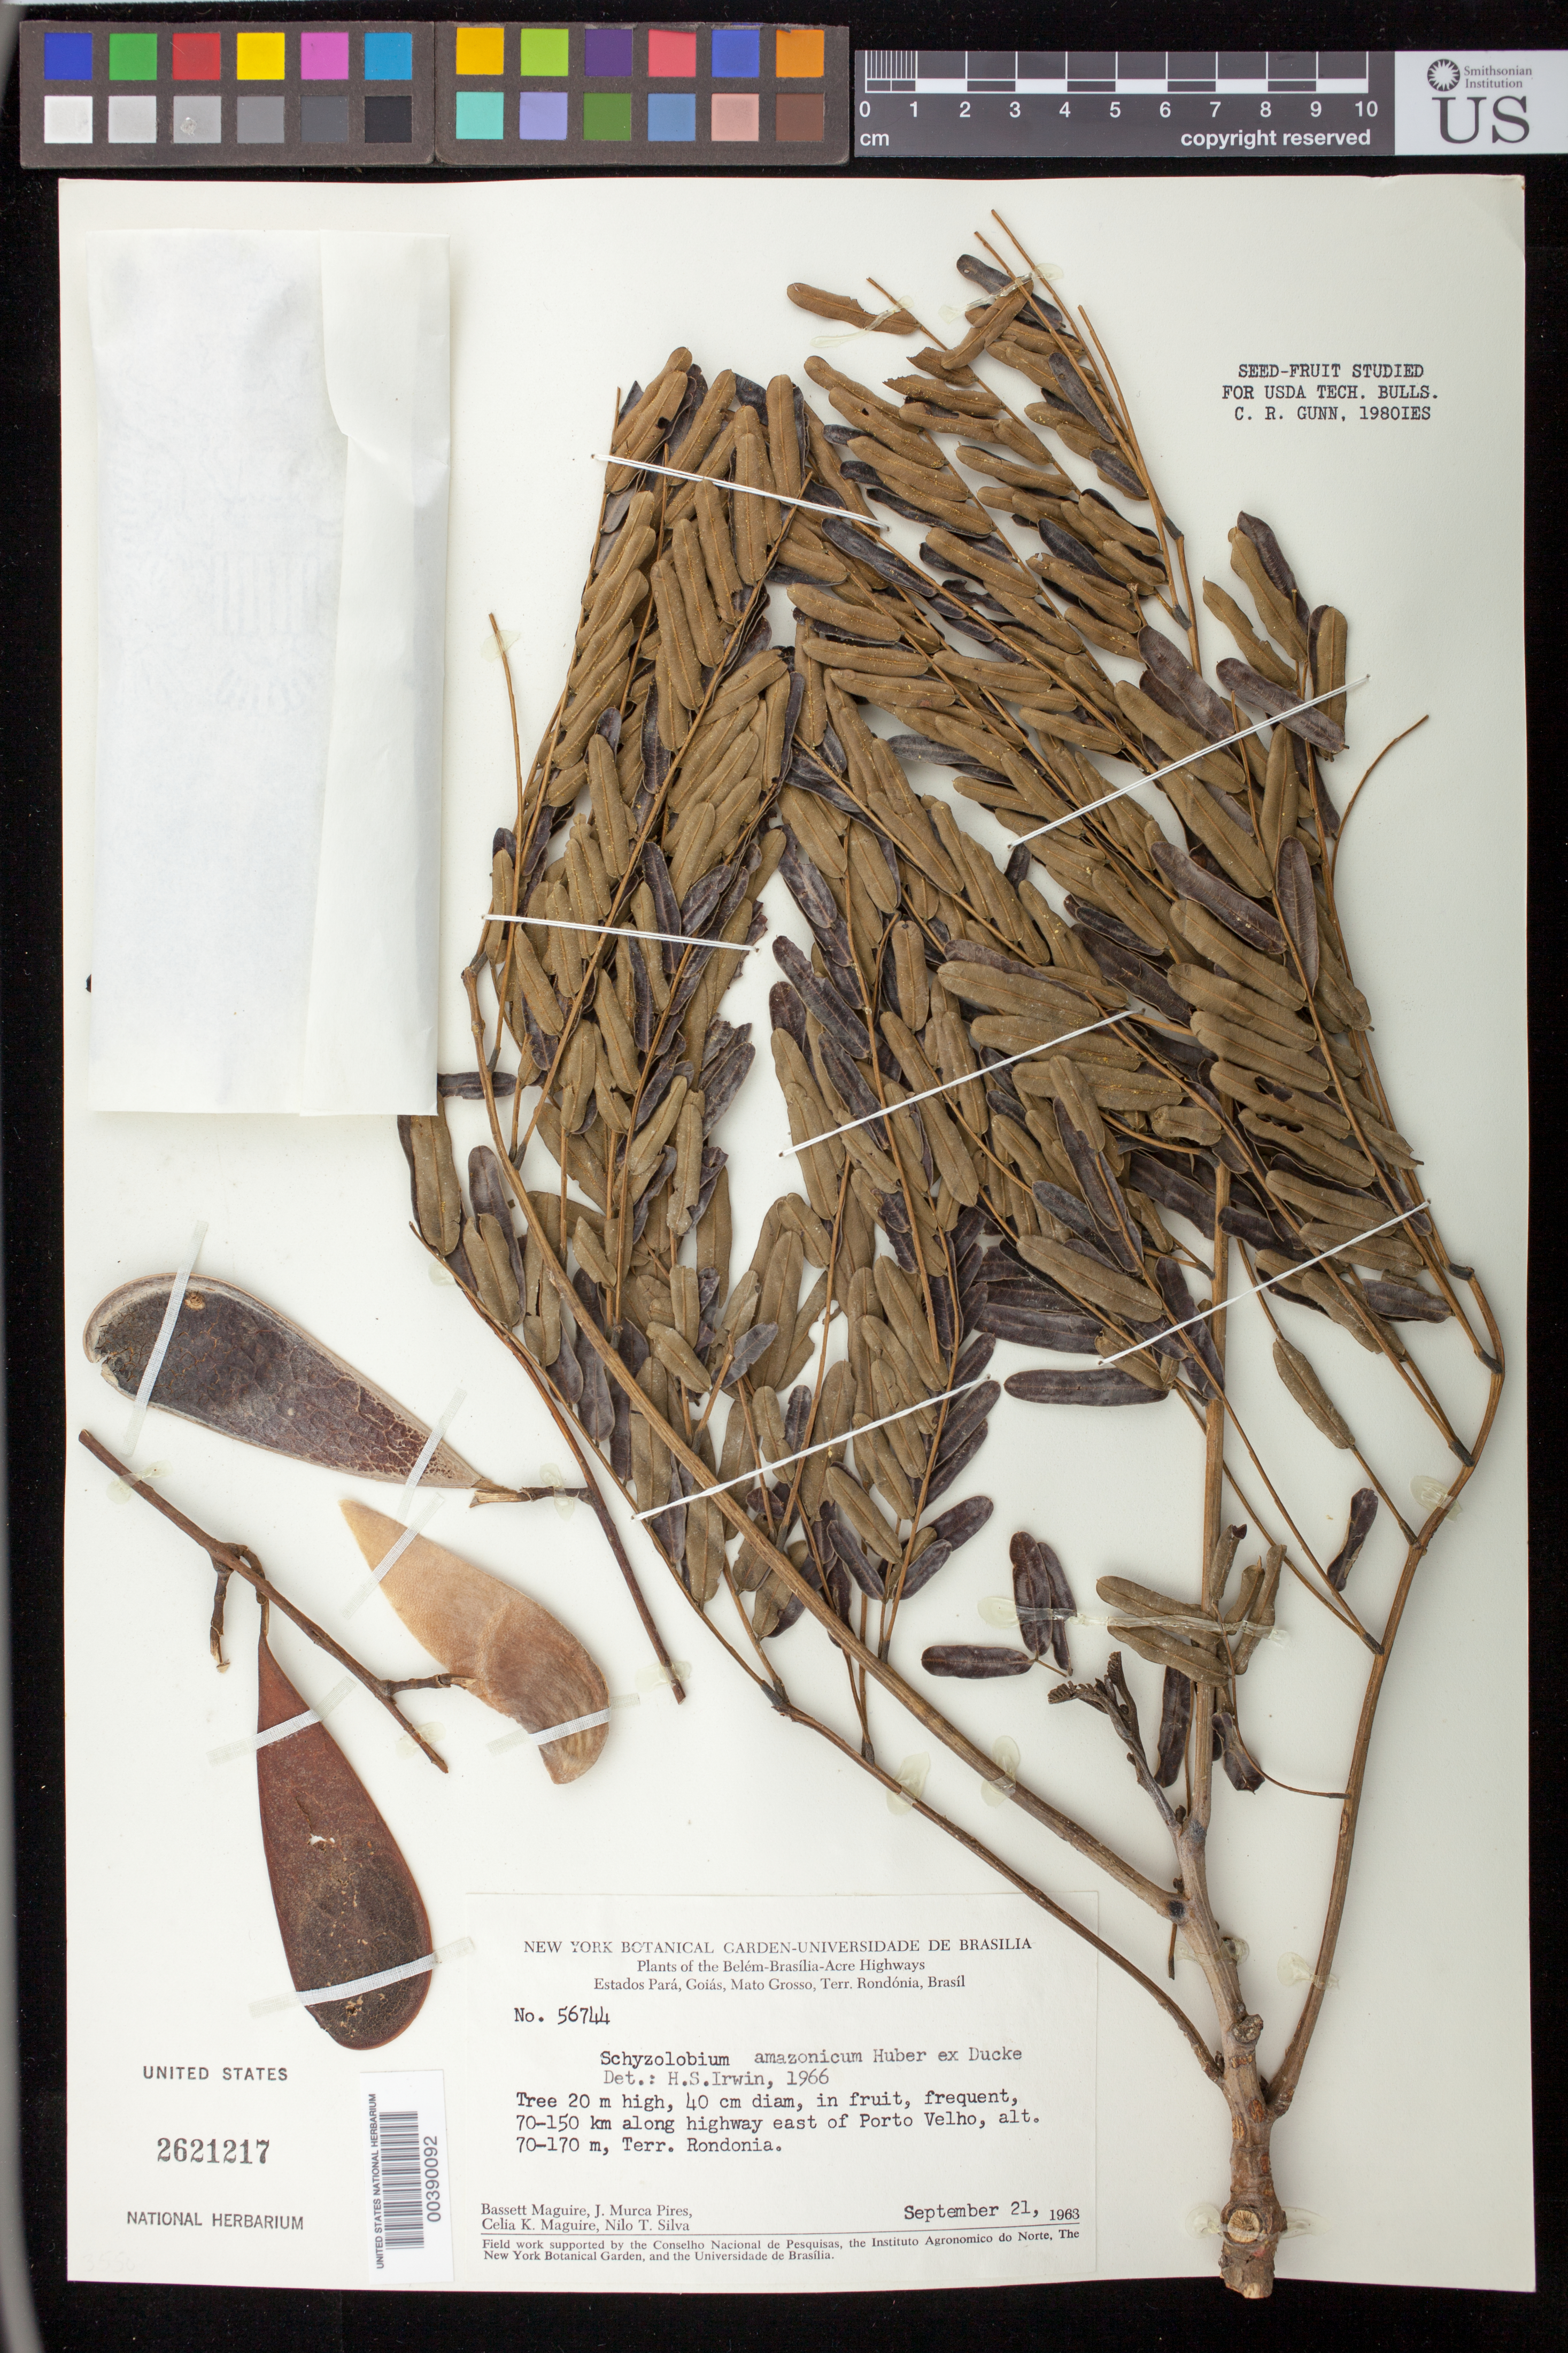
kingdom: Plantae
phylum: Tracheophyta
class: Magnoliopsida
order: Fabales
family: Fabaceae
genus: Schizolobium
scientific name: Schizolobium amazonicum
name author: Ducke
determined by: Irwin, Howard S.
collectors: B. Maguire, J. M. Pires, C. K. Maguire & N. T. Silva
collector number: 56744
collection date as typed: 21 Sep 1963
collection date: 1963-09-21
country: Brazil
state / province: Rondônia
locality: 70-150 km along highway east of Porto Velho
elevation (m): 70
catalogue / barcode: US 2621217